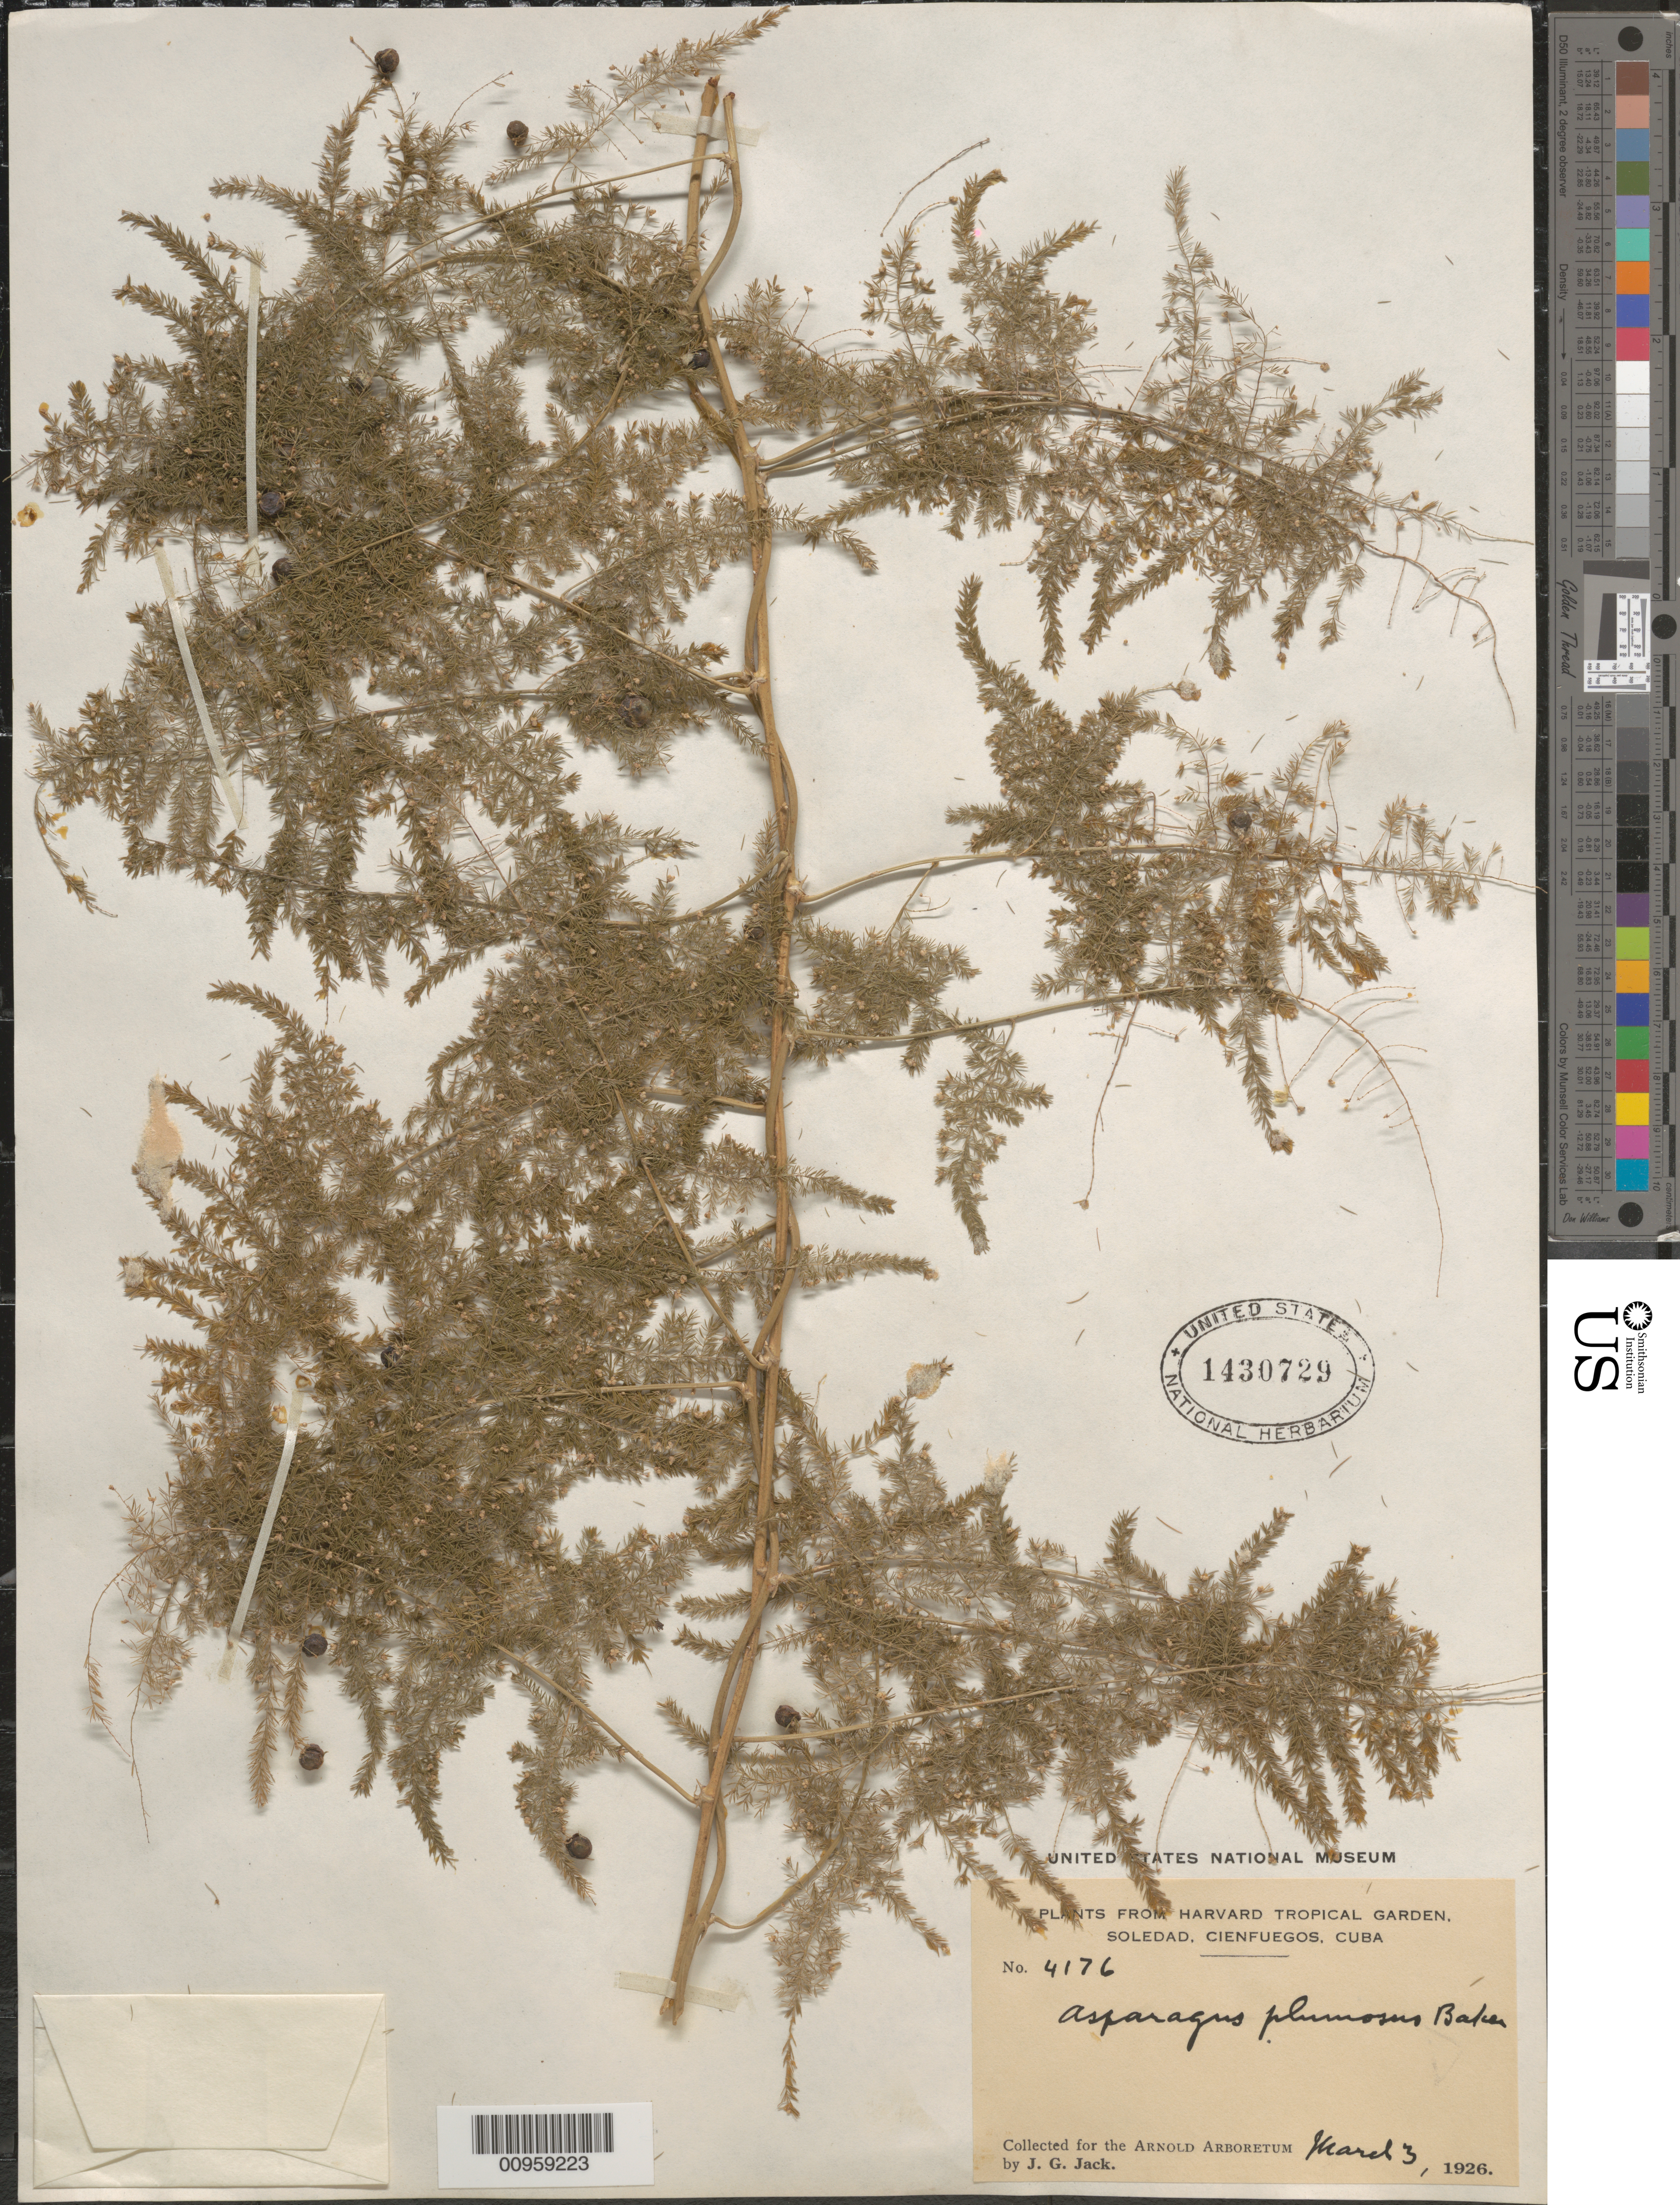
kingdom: Plantae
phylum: Tracheophyta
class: Liliopsida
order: Asparagales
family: Asparagaceae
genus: Asparagus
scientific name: Asparagus plumosus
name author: Baker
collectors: J. G. Jack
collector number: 4176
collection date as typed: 03 Mar 1926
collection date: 1926-03-03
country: Cuba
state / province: Cienfuegos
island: Cuba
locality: Soledad, Cienfuegos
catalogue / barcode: US 1430729